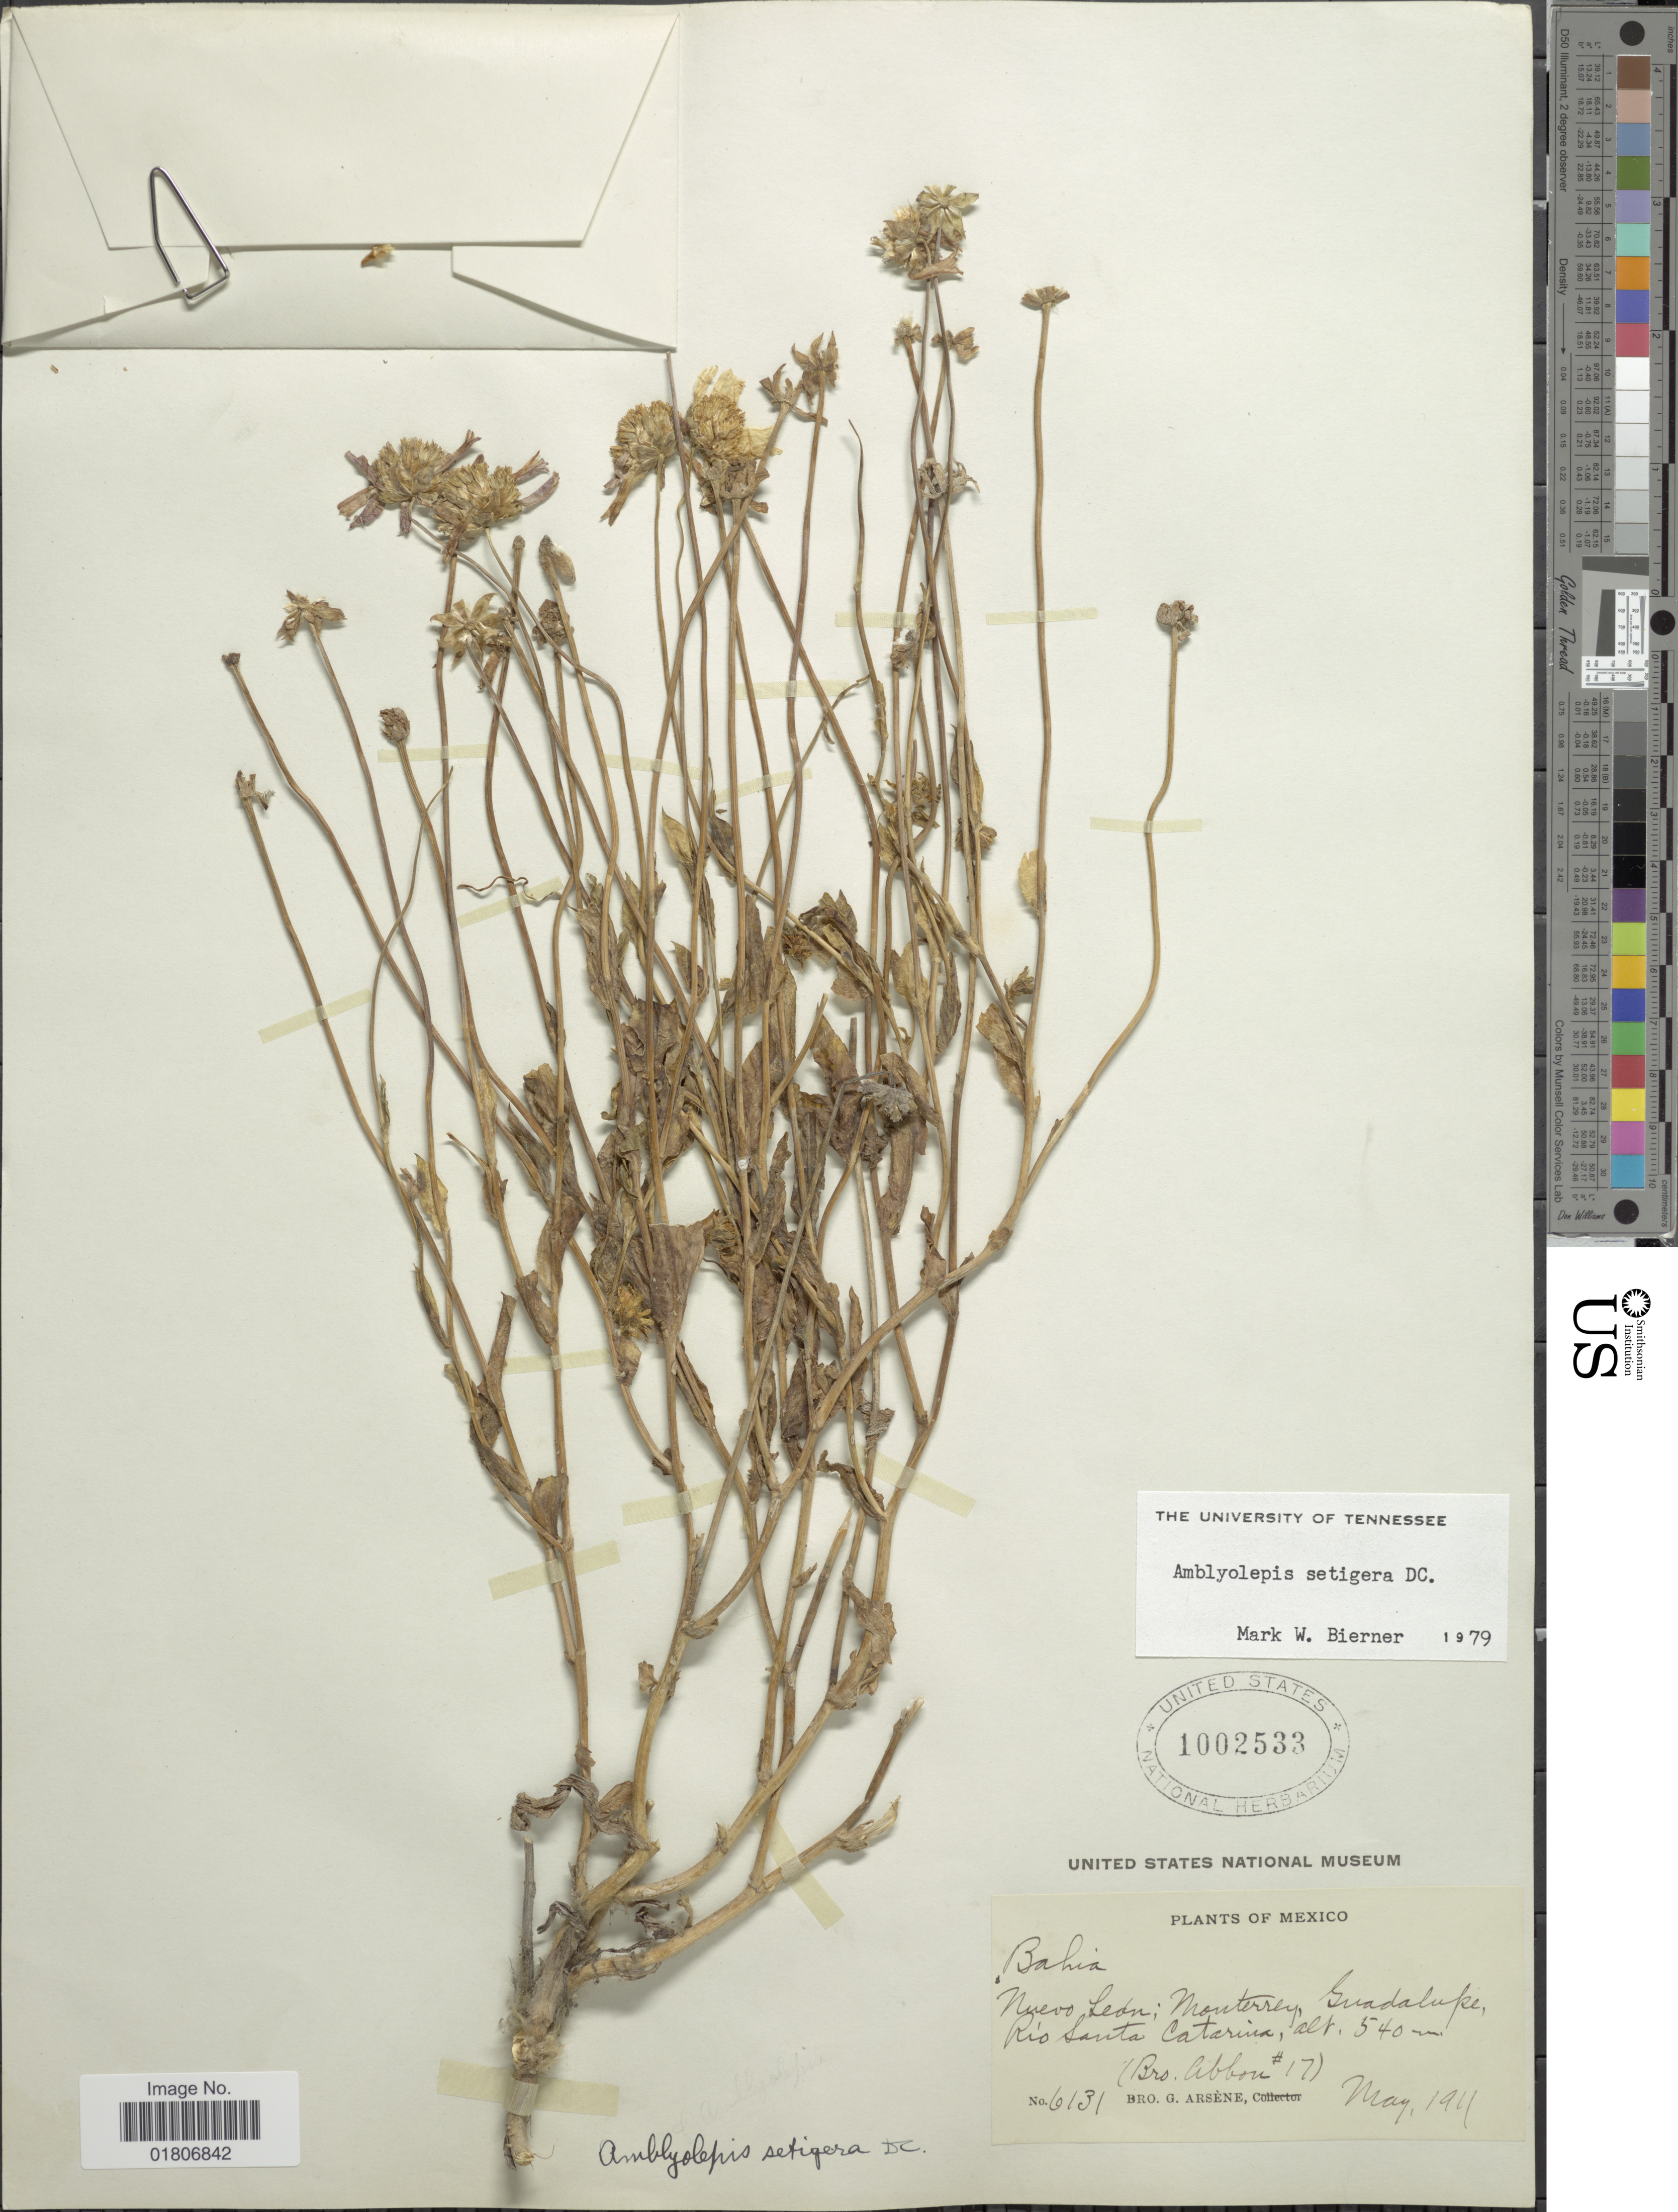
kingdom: Plantae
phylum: Tracheophyta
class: Magnoliopsida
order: Asterales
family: Asteraceae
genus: Amblyolepis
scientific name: Amblyolepis setigera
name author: DC.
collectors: Bro. Abbon & Bro. G. Arsène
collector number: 17/6131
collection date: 1911-05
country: Mexico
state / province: Nuevo León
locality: Monterrey, Guadalupe, Río Santa Catarina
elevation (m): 540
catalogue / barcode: US 1002533